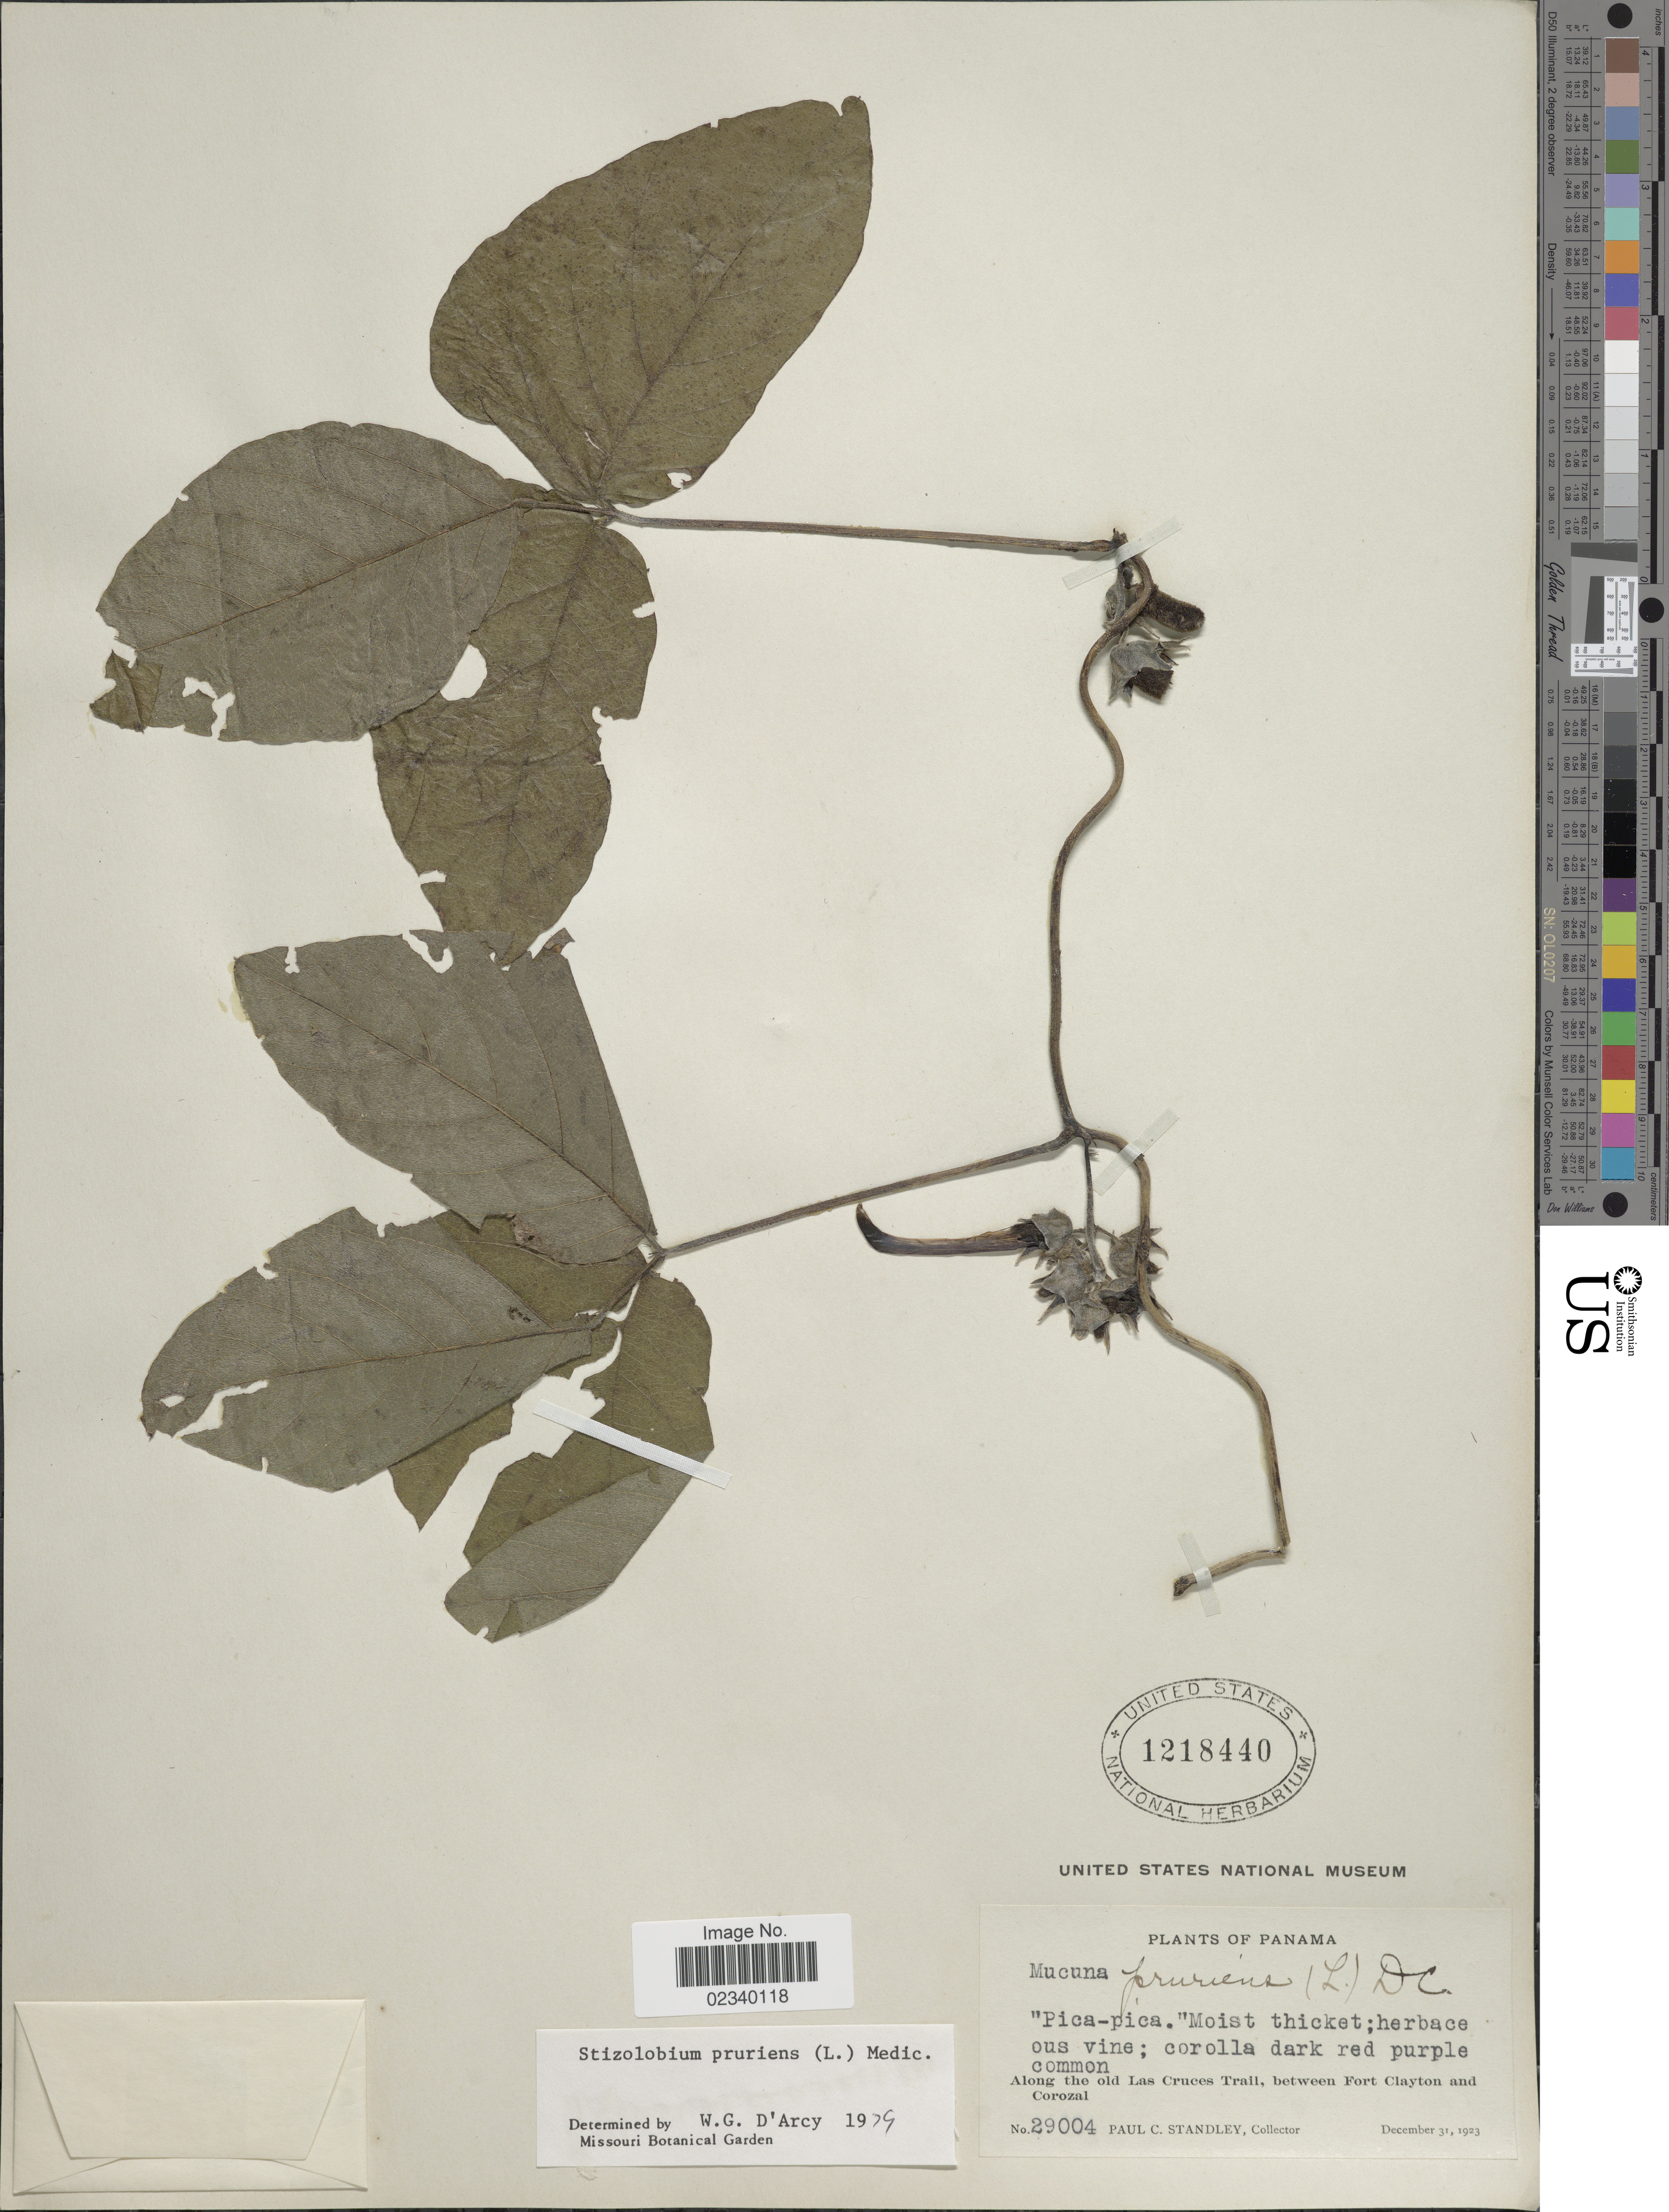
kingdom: Plantae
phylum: Tracheophyta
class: Magnoliopsida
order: Fabales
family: Fabaceae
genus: Mucuna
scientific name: Mucuna pruriens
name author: (L.) DC.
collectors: P. C. Standley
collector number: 29004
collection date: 1923-12-31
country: Panama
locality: Along the old Las Cruces Trail, between Fort Clayton and Corozal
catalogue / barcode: US 1218440